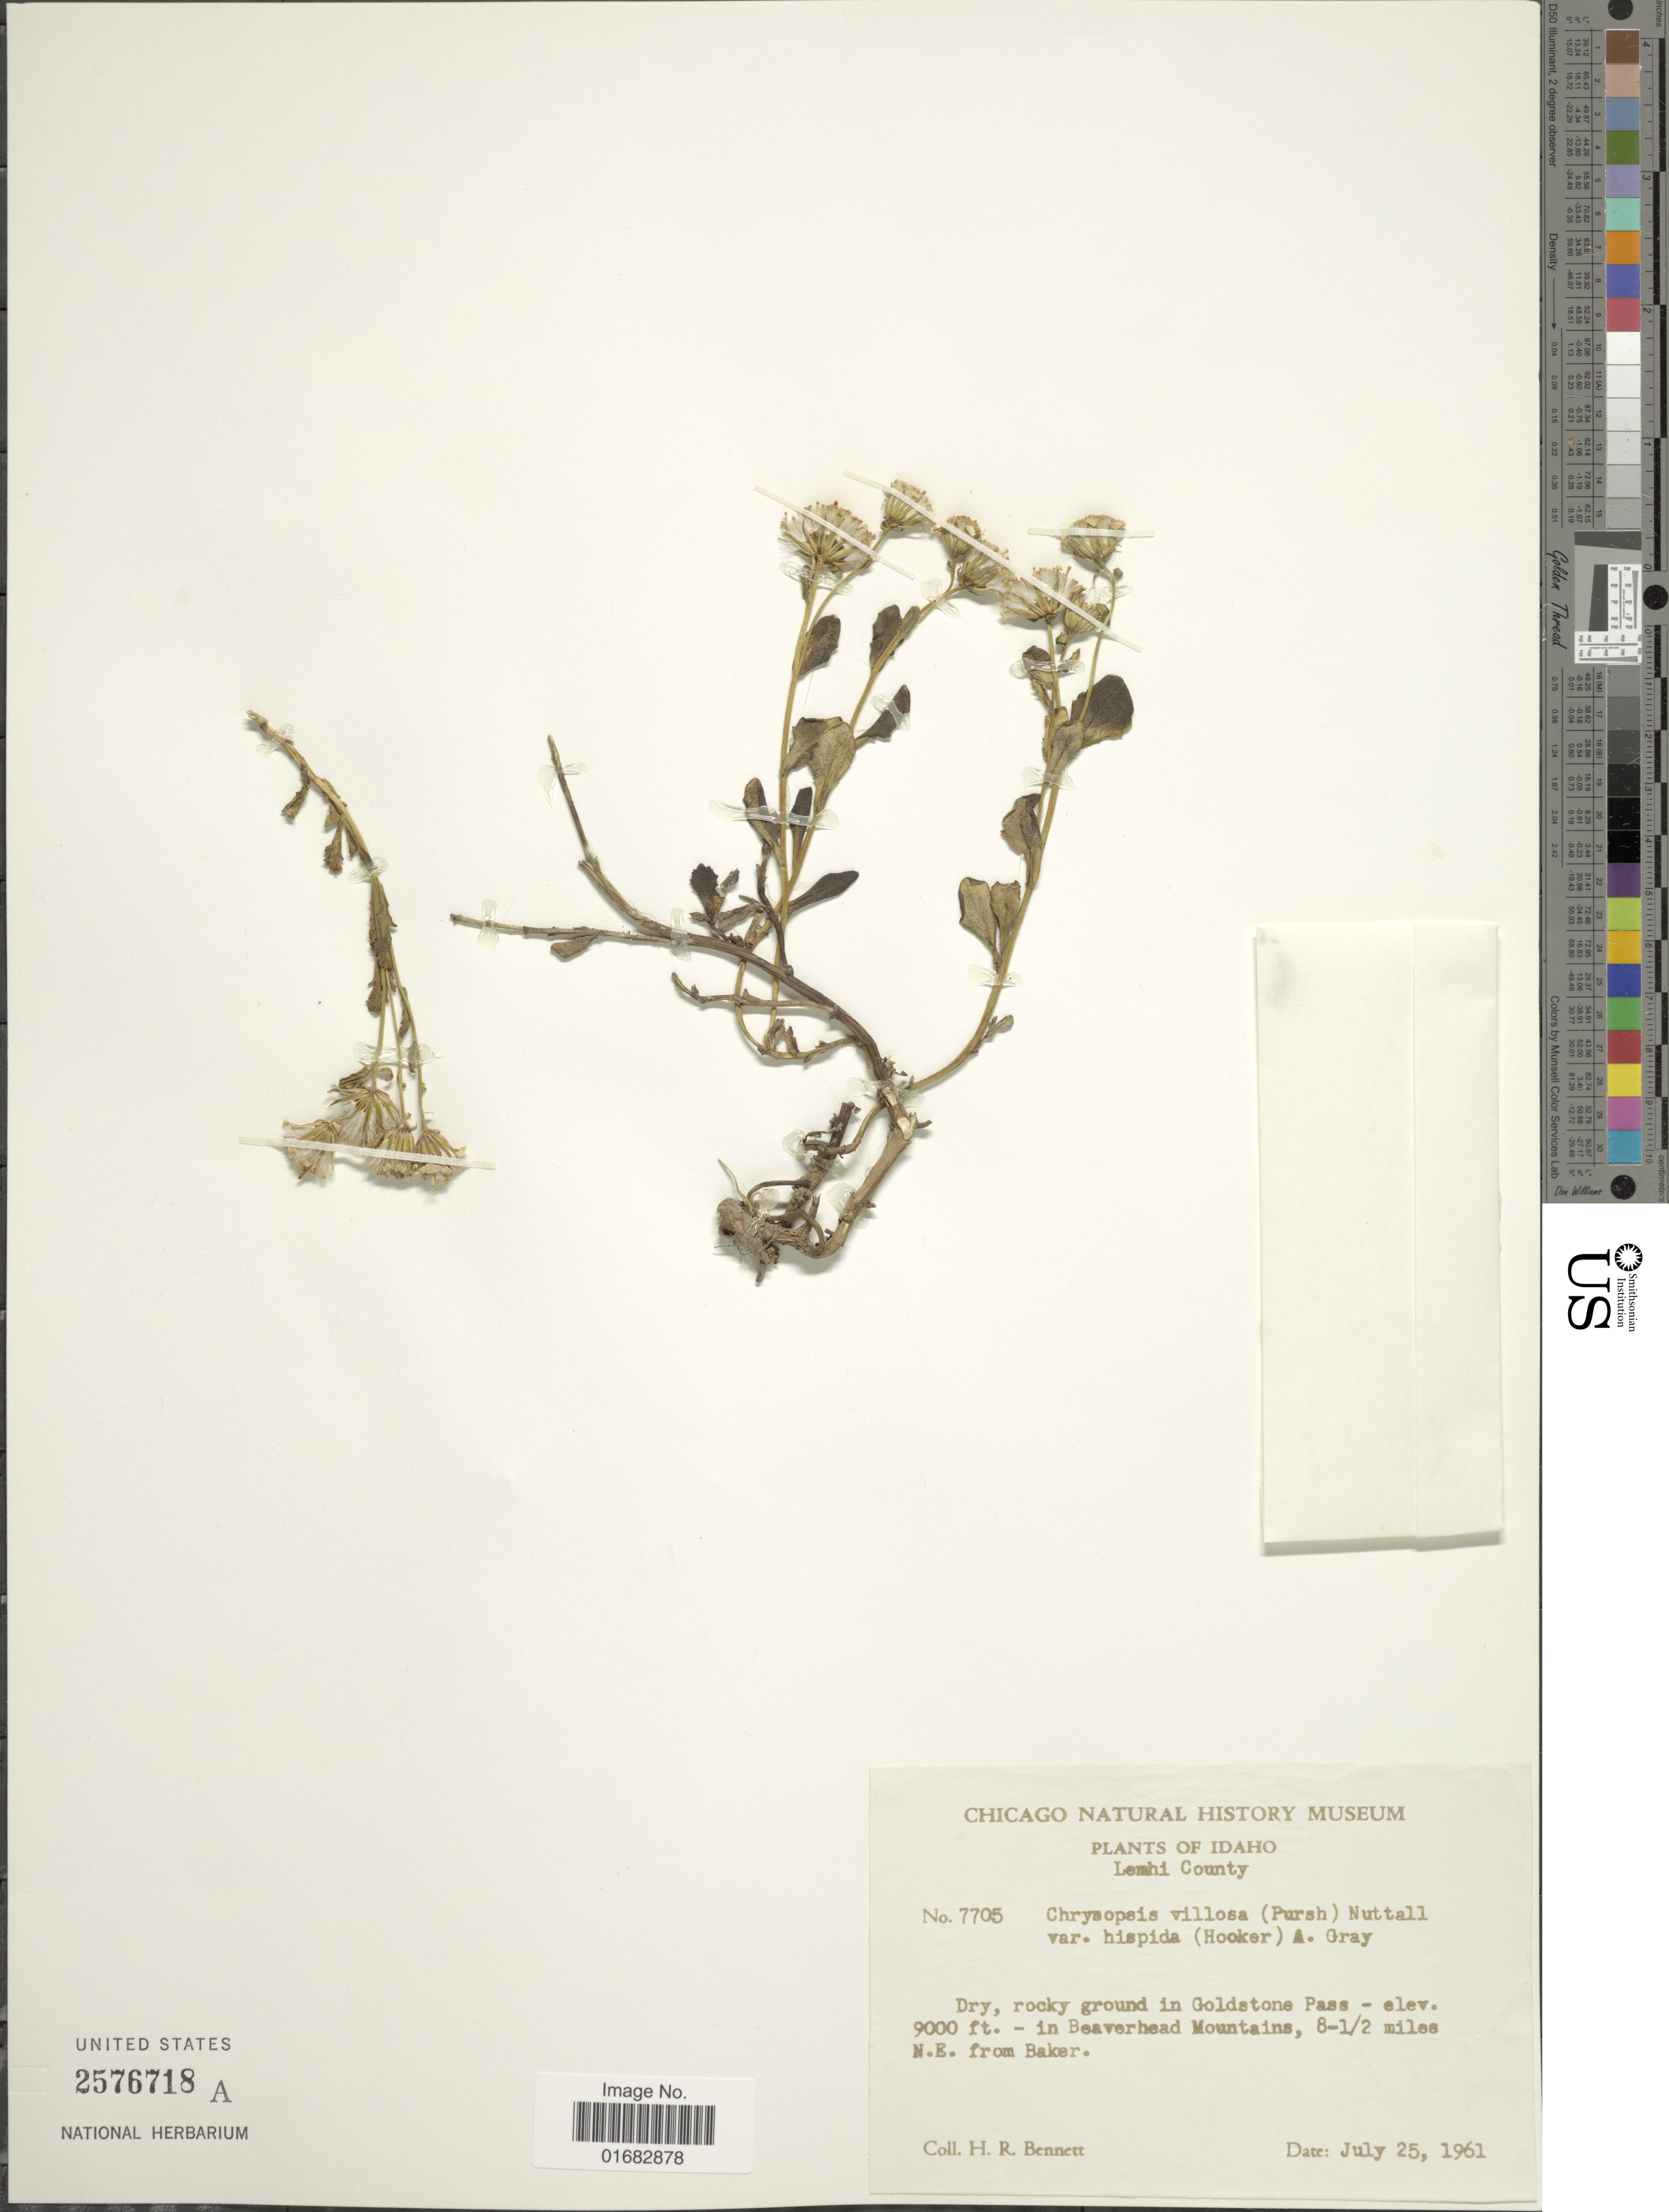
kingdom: Plantae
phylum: Tracheophyta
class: Magnoliopsida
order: Asterales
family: Asteraceae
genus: Heterotheca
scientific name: Heterotheca villosa var. hispida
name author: (Hook.) V.L. Harms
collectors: H. R. Bennett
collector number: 7705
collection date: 1961-07-25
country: United States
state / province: Idaho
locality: Lemhi County, Dry, rocky ground in Goldstone Pass, in Beaverhead Mountains, 8-1/2 miles N.E. from Baker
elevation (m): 2743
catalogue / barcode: US 2576718A